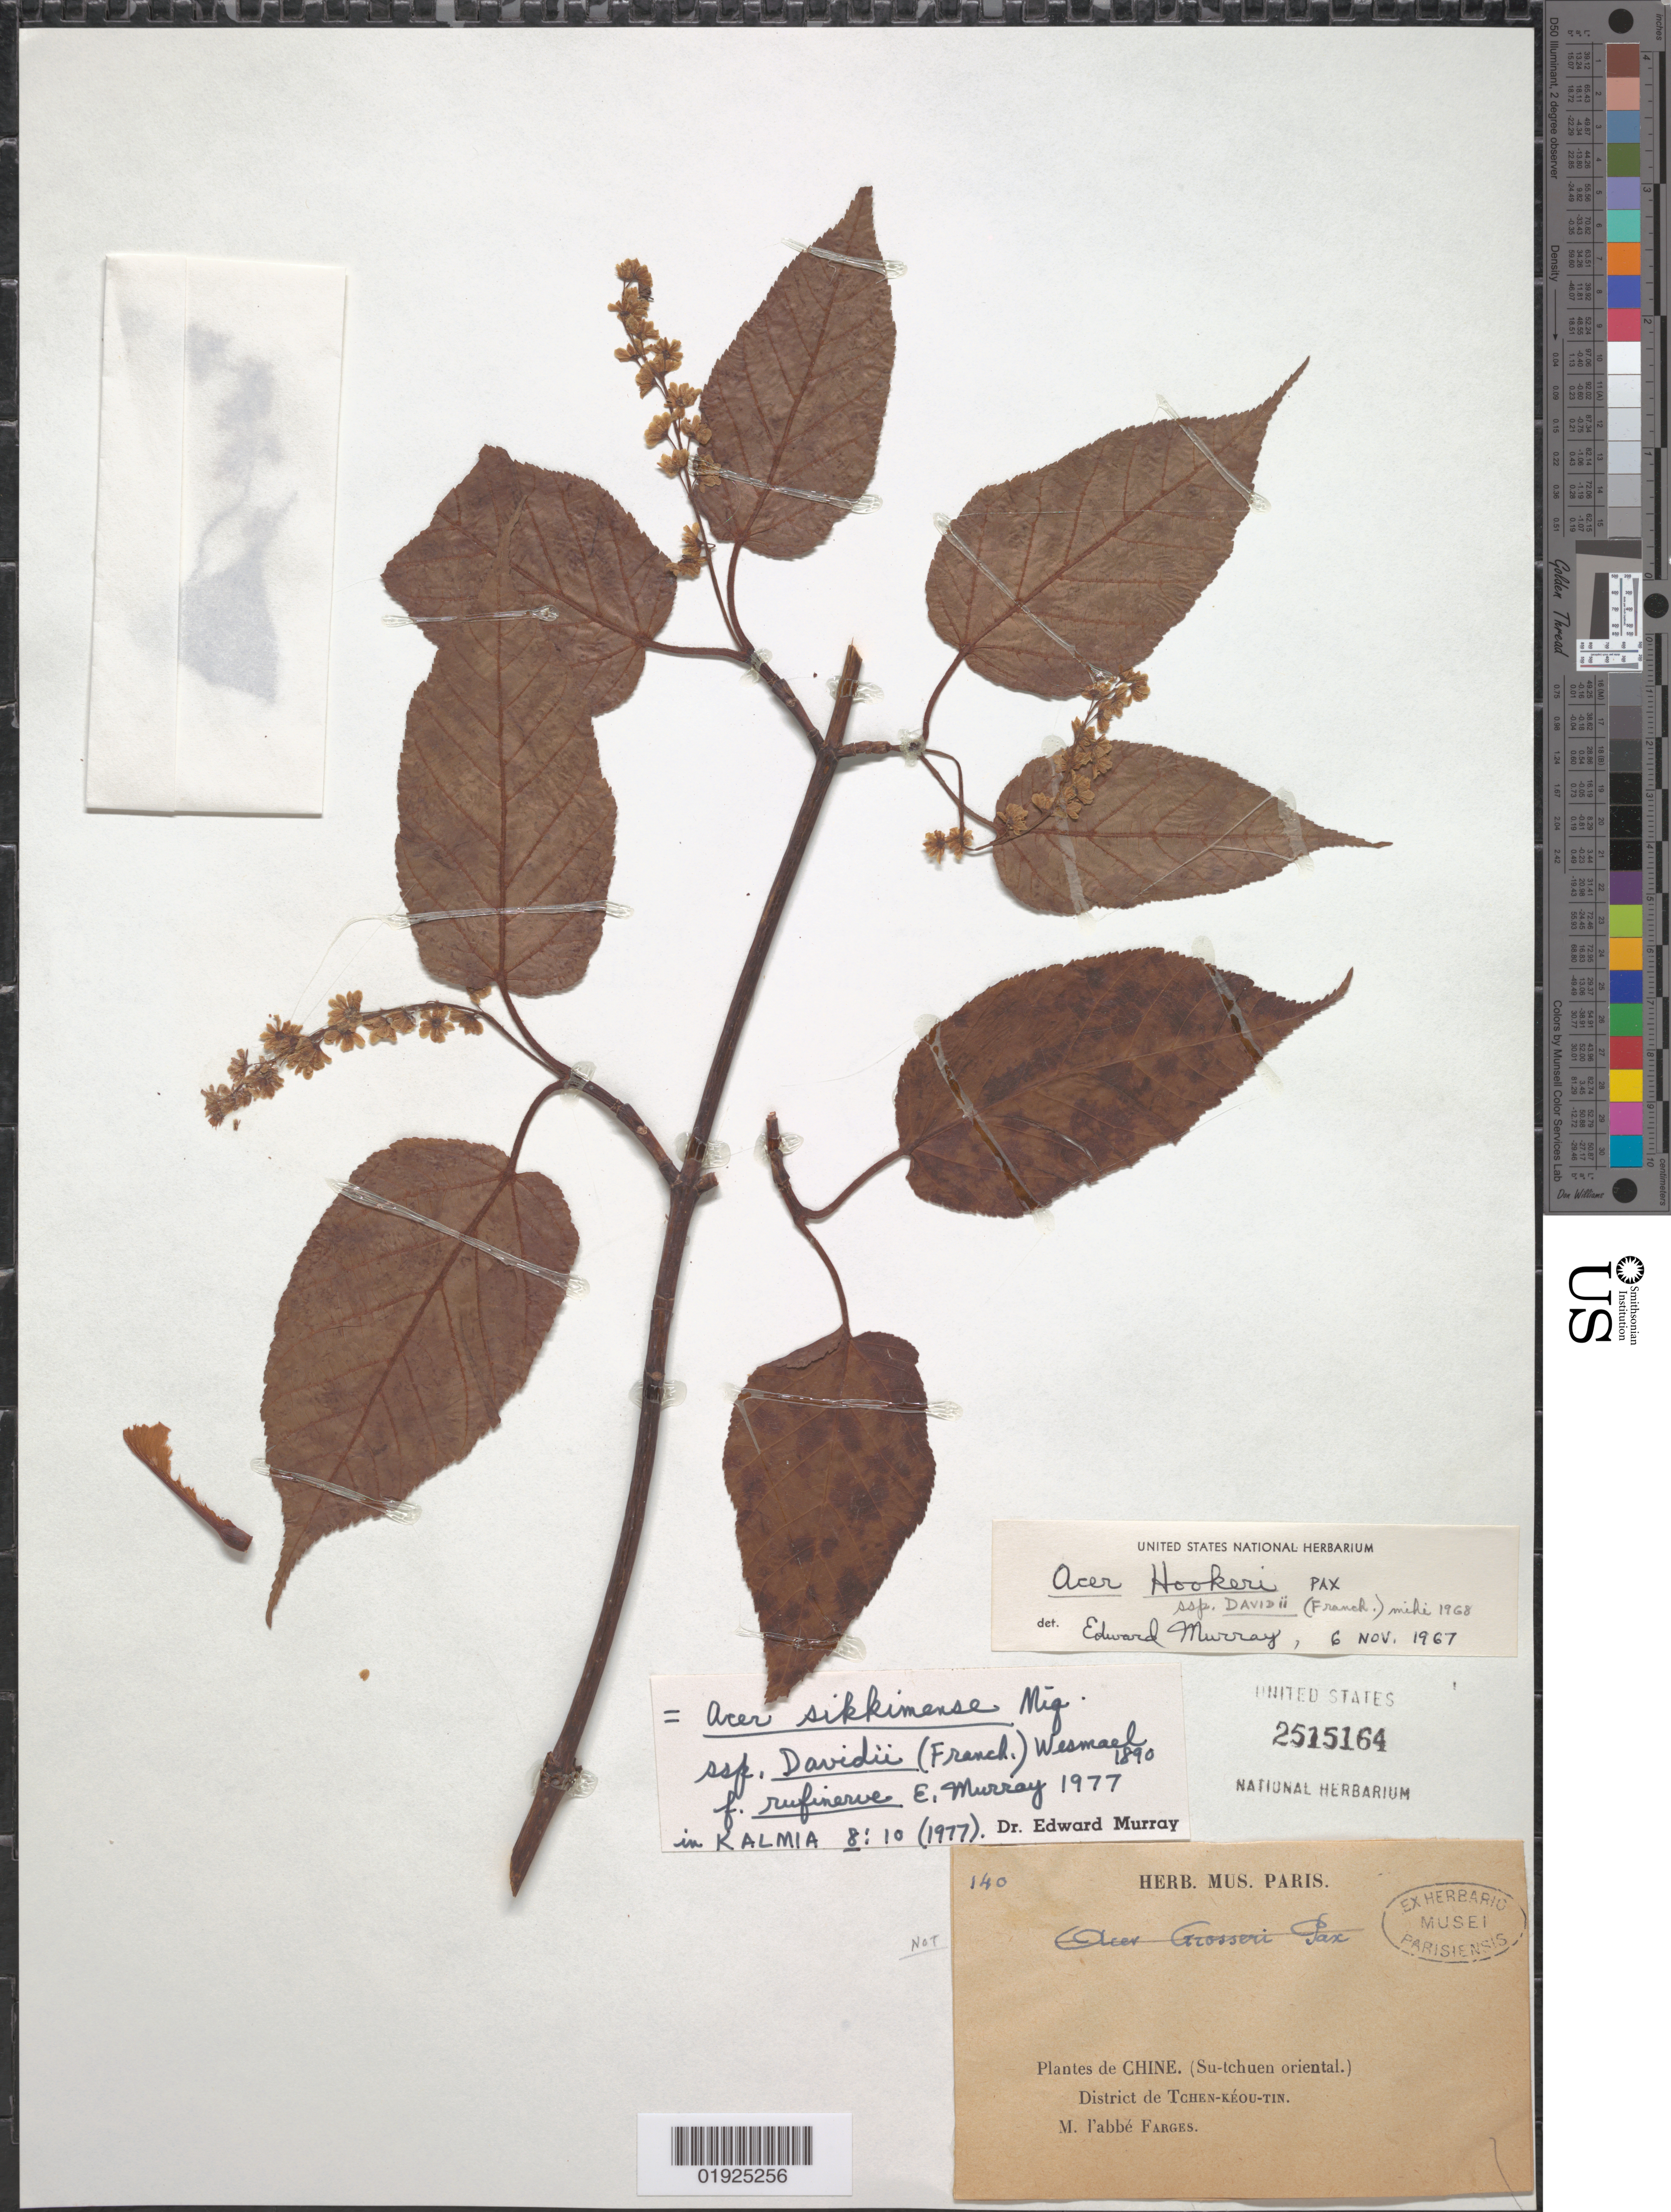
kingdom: Plantae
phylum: Tracheophyta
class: Magnoliopsida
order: Sapindales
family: Sapindaceae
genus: Acer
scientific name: Acer sikkimense subsp. davidii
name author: (Franch.) Wesm.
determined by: Murray, Edward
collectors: P. G. Farges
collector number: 140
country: China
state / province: Sichuan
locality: Su-tchuen oriental. District deTchen-kéou-tin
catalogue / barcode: US 2515164